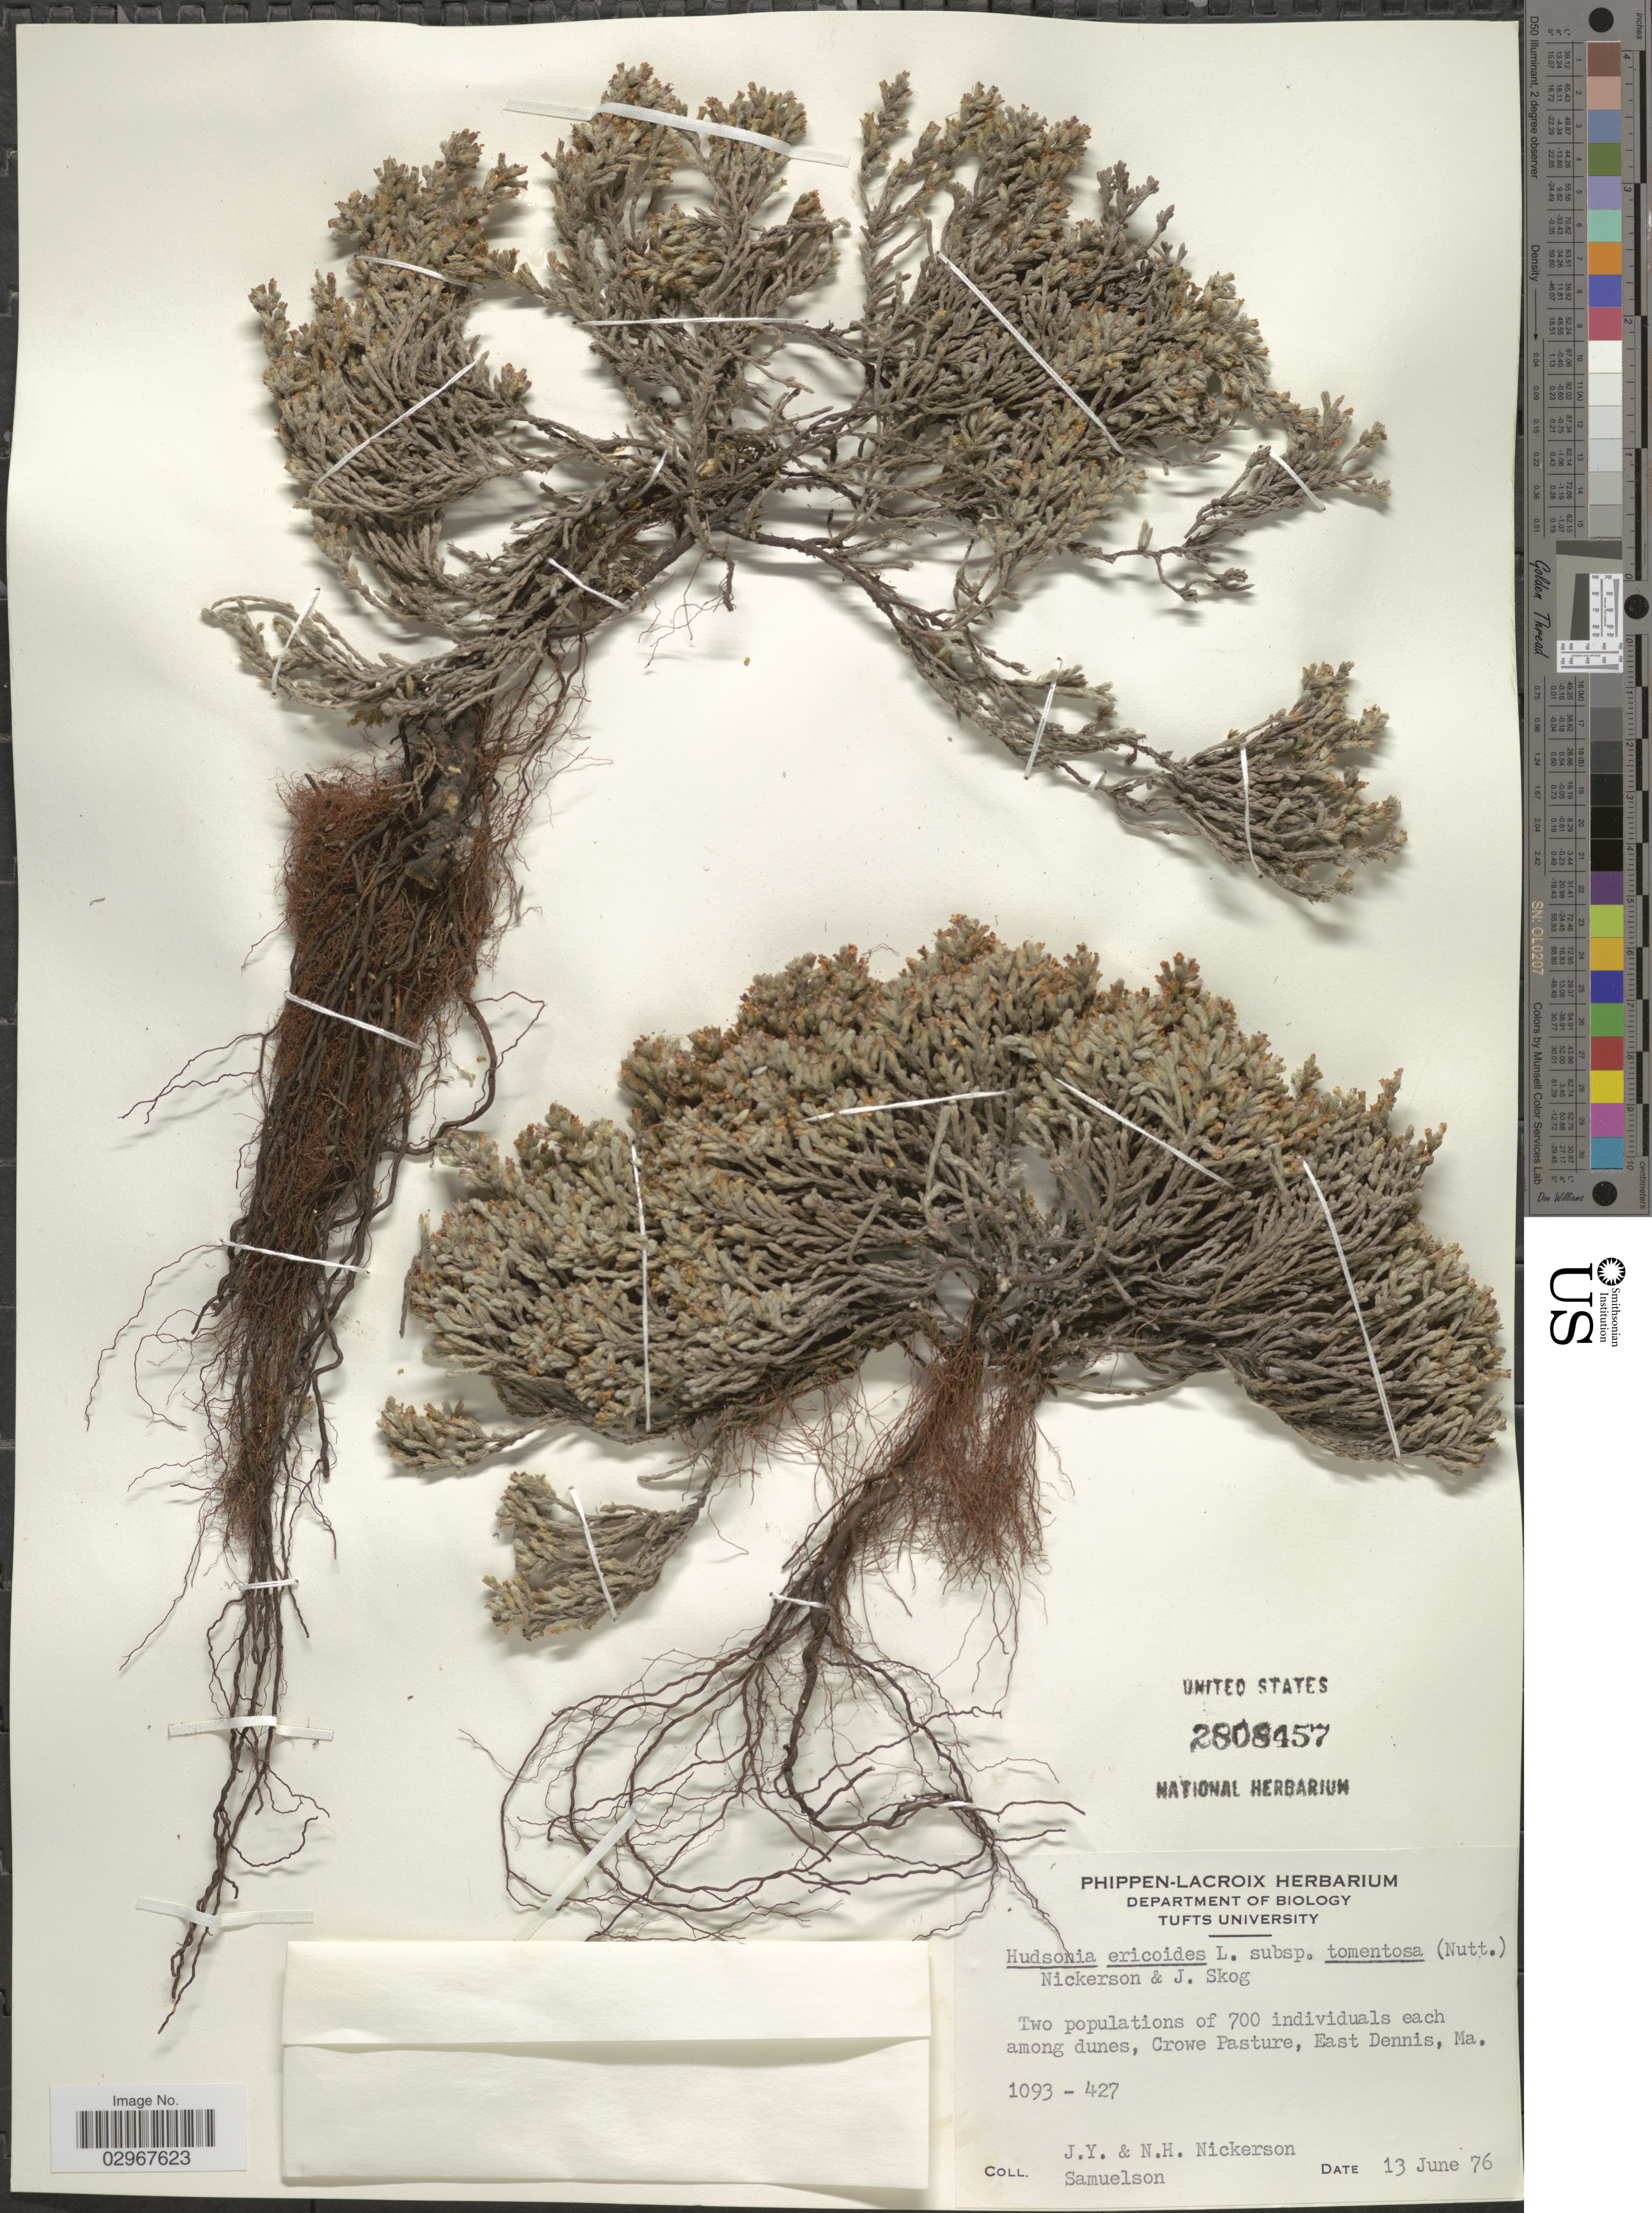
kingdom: Plantae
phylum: Tracheophyta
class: Magnoliopsida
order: Malvales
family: Cistaceae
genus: Hudsonia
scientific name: Hudsonia tomentosa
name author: Nutt.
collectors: N. Nickerson & N. Nickerson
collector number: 1093-427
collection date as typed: Transcribed d/m/y: 13/6/76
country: United States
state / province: Massachusetts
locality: Crowe Pasture, East Dennis, Ma.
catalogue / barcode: US 2808457